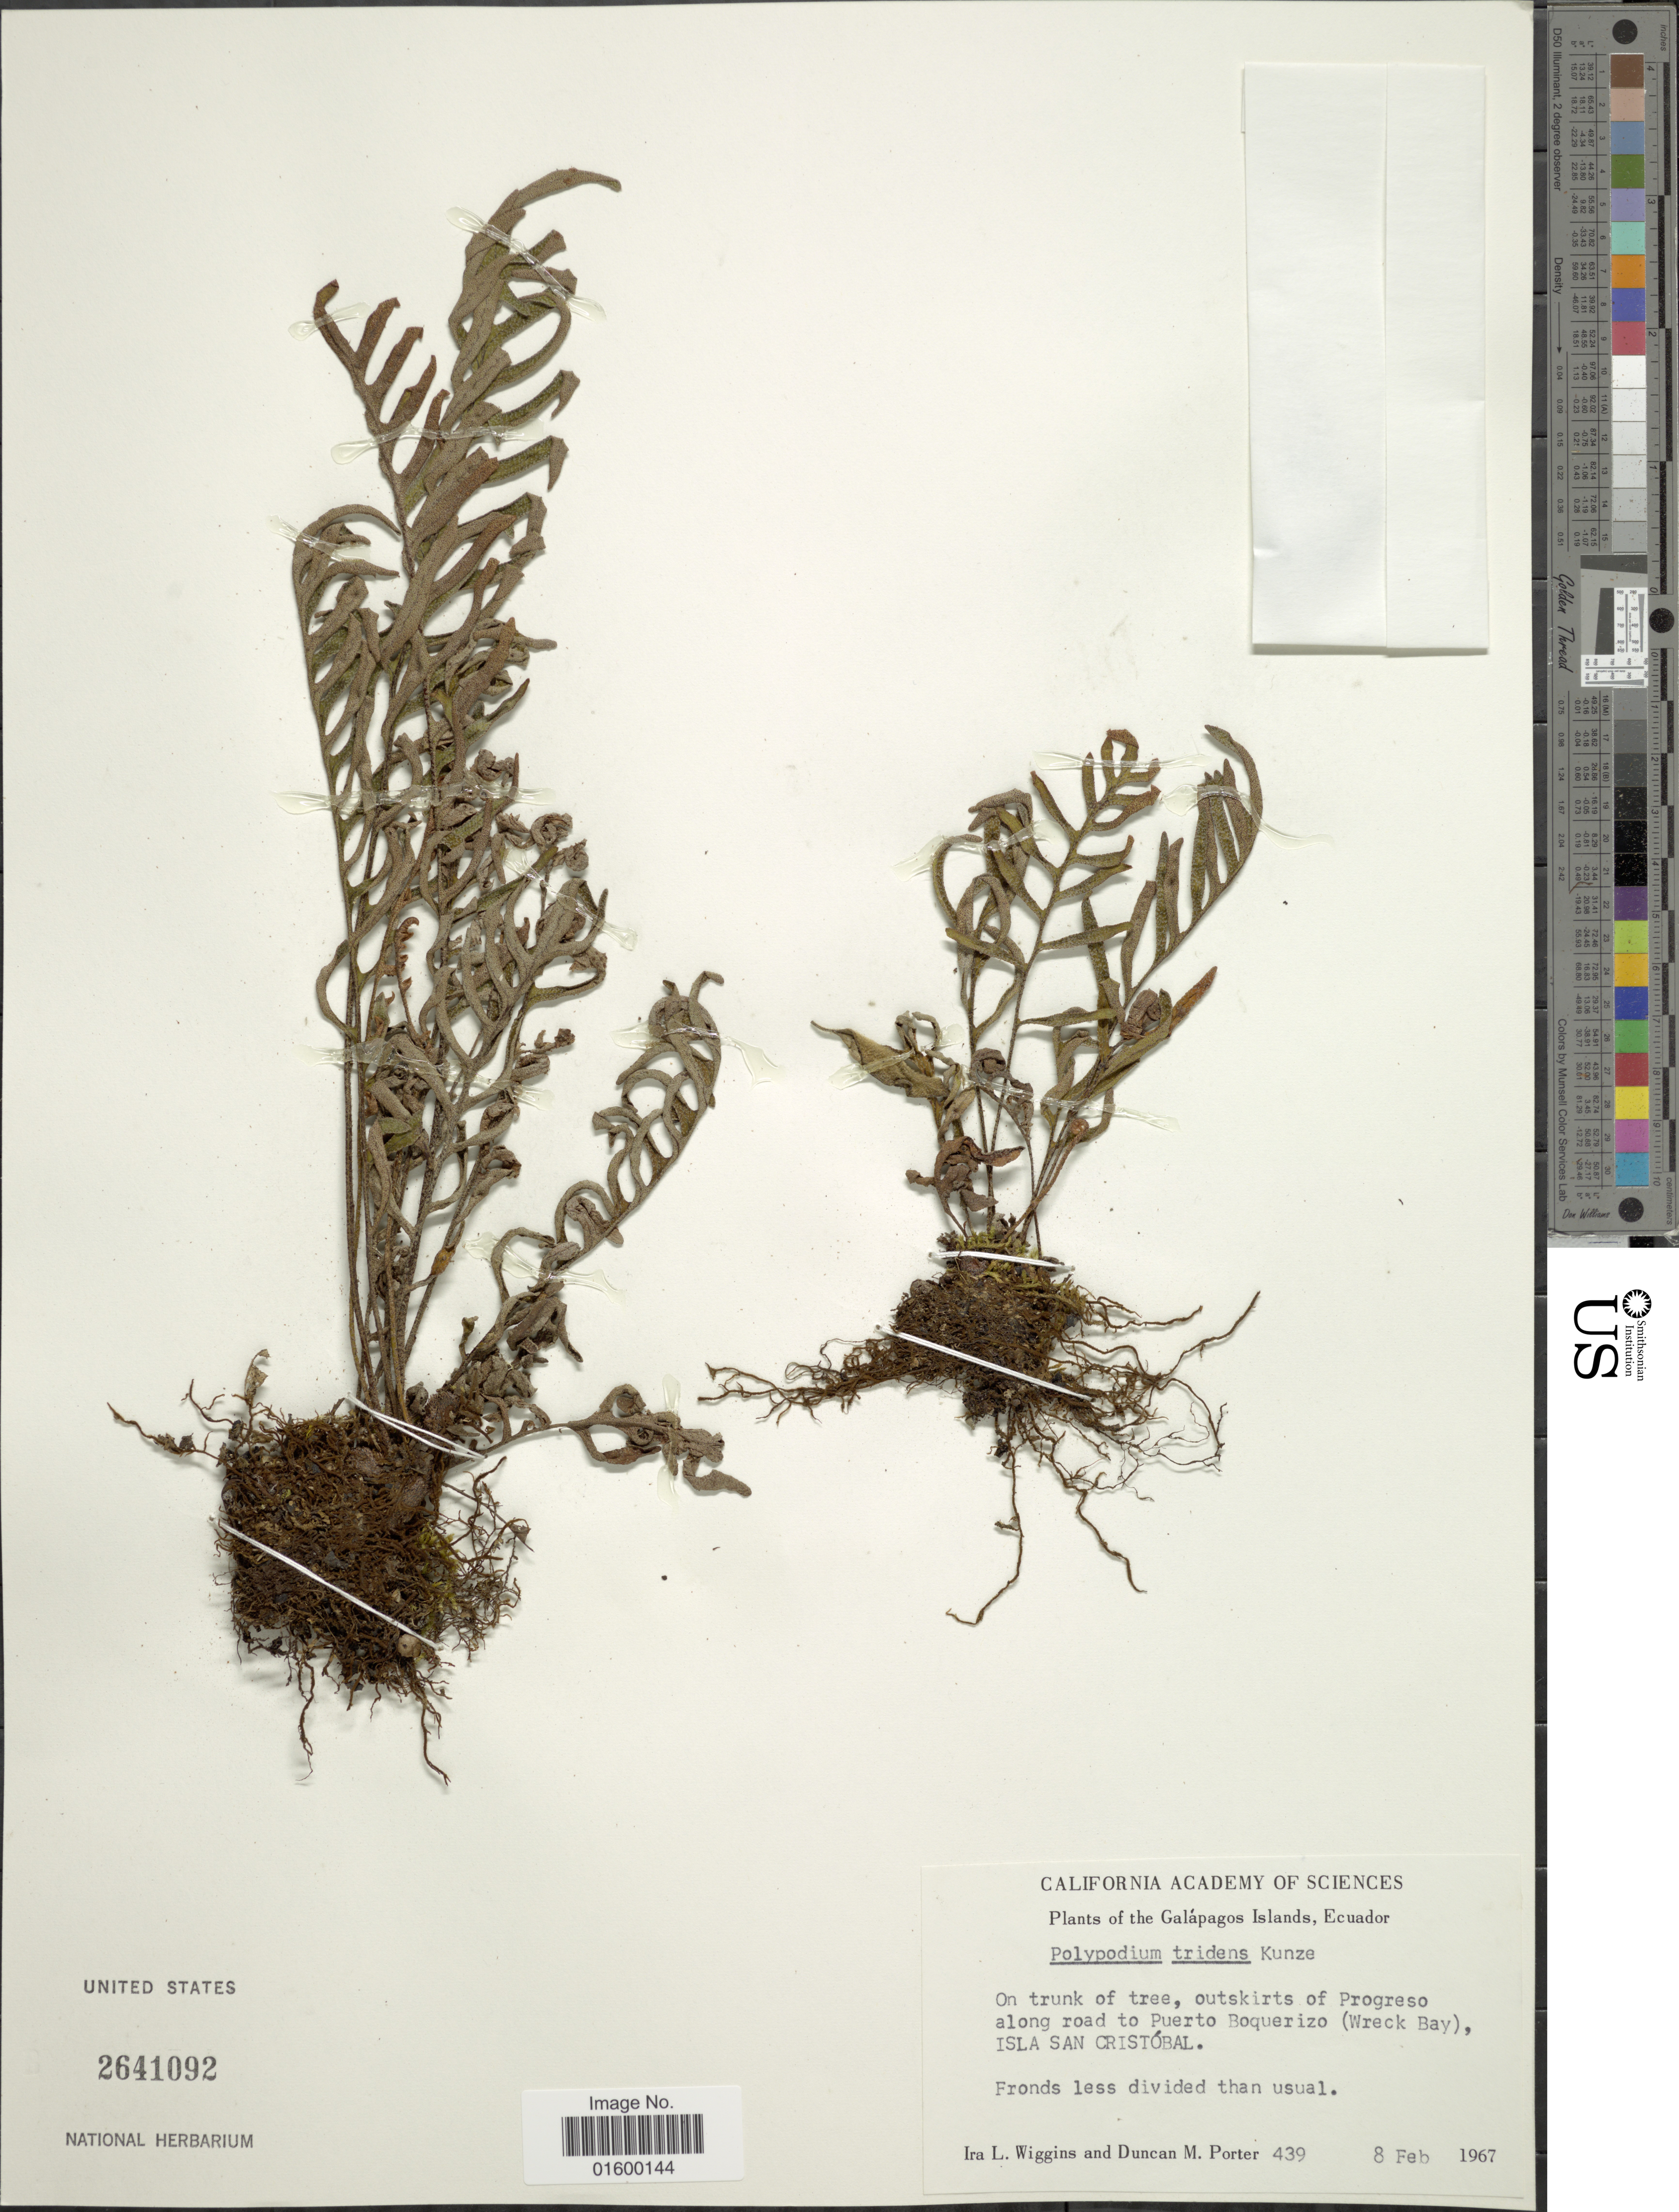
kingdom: Plantae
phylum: Tracheophyta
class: Polypodiopsida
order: Polypodiales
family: Polypodiaceae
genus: Pleopeltis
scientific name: Pleopeltis tridens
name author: J. Sm.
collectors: I. L. Wiggins & D. Porter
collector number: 439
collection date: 1967-02-08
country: Ecuador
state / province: Colón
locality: Galapagos islands, outskirts of Progreso along road to Puerto Boquerizo (Wreck Bay), Isla San Cristobal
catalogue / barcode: US 2641092